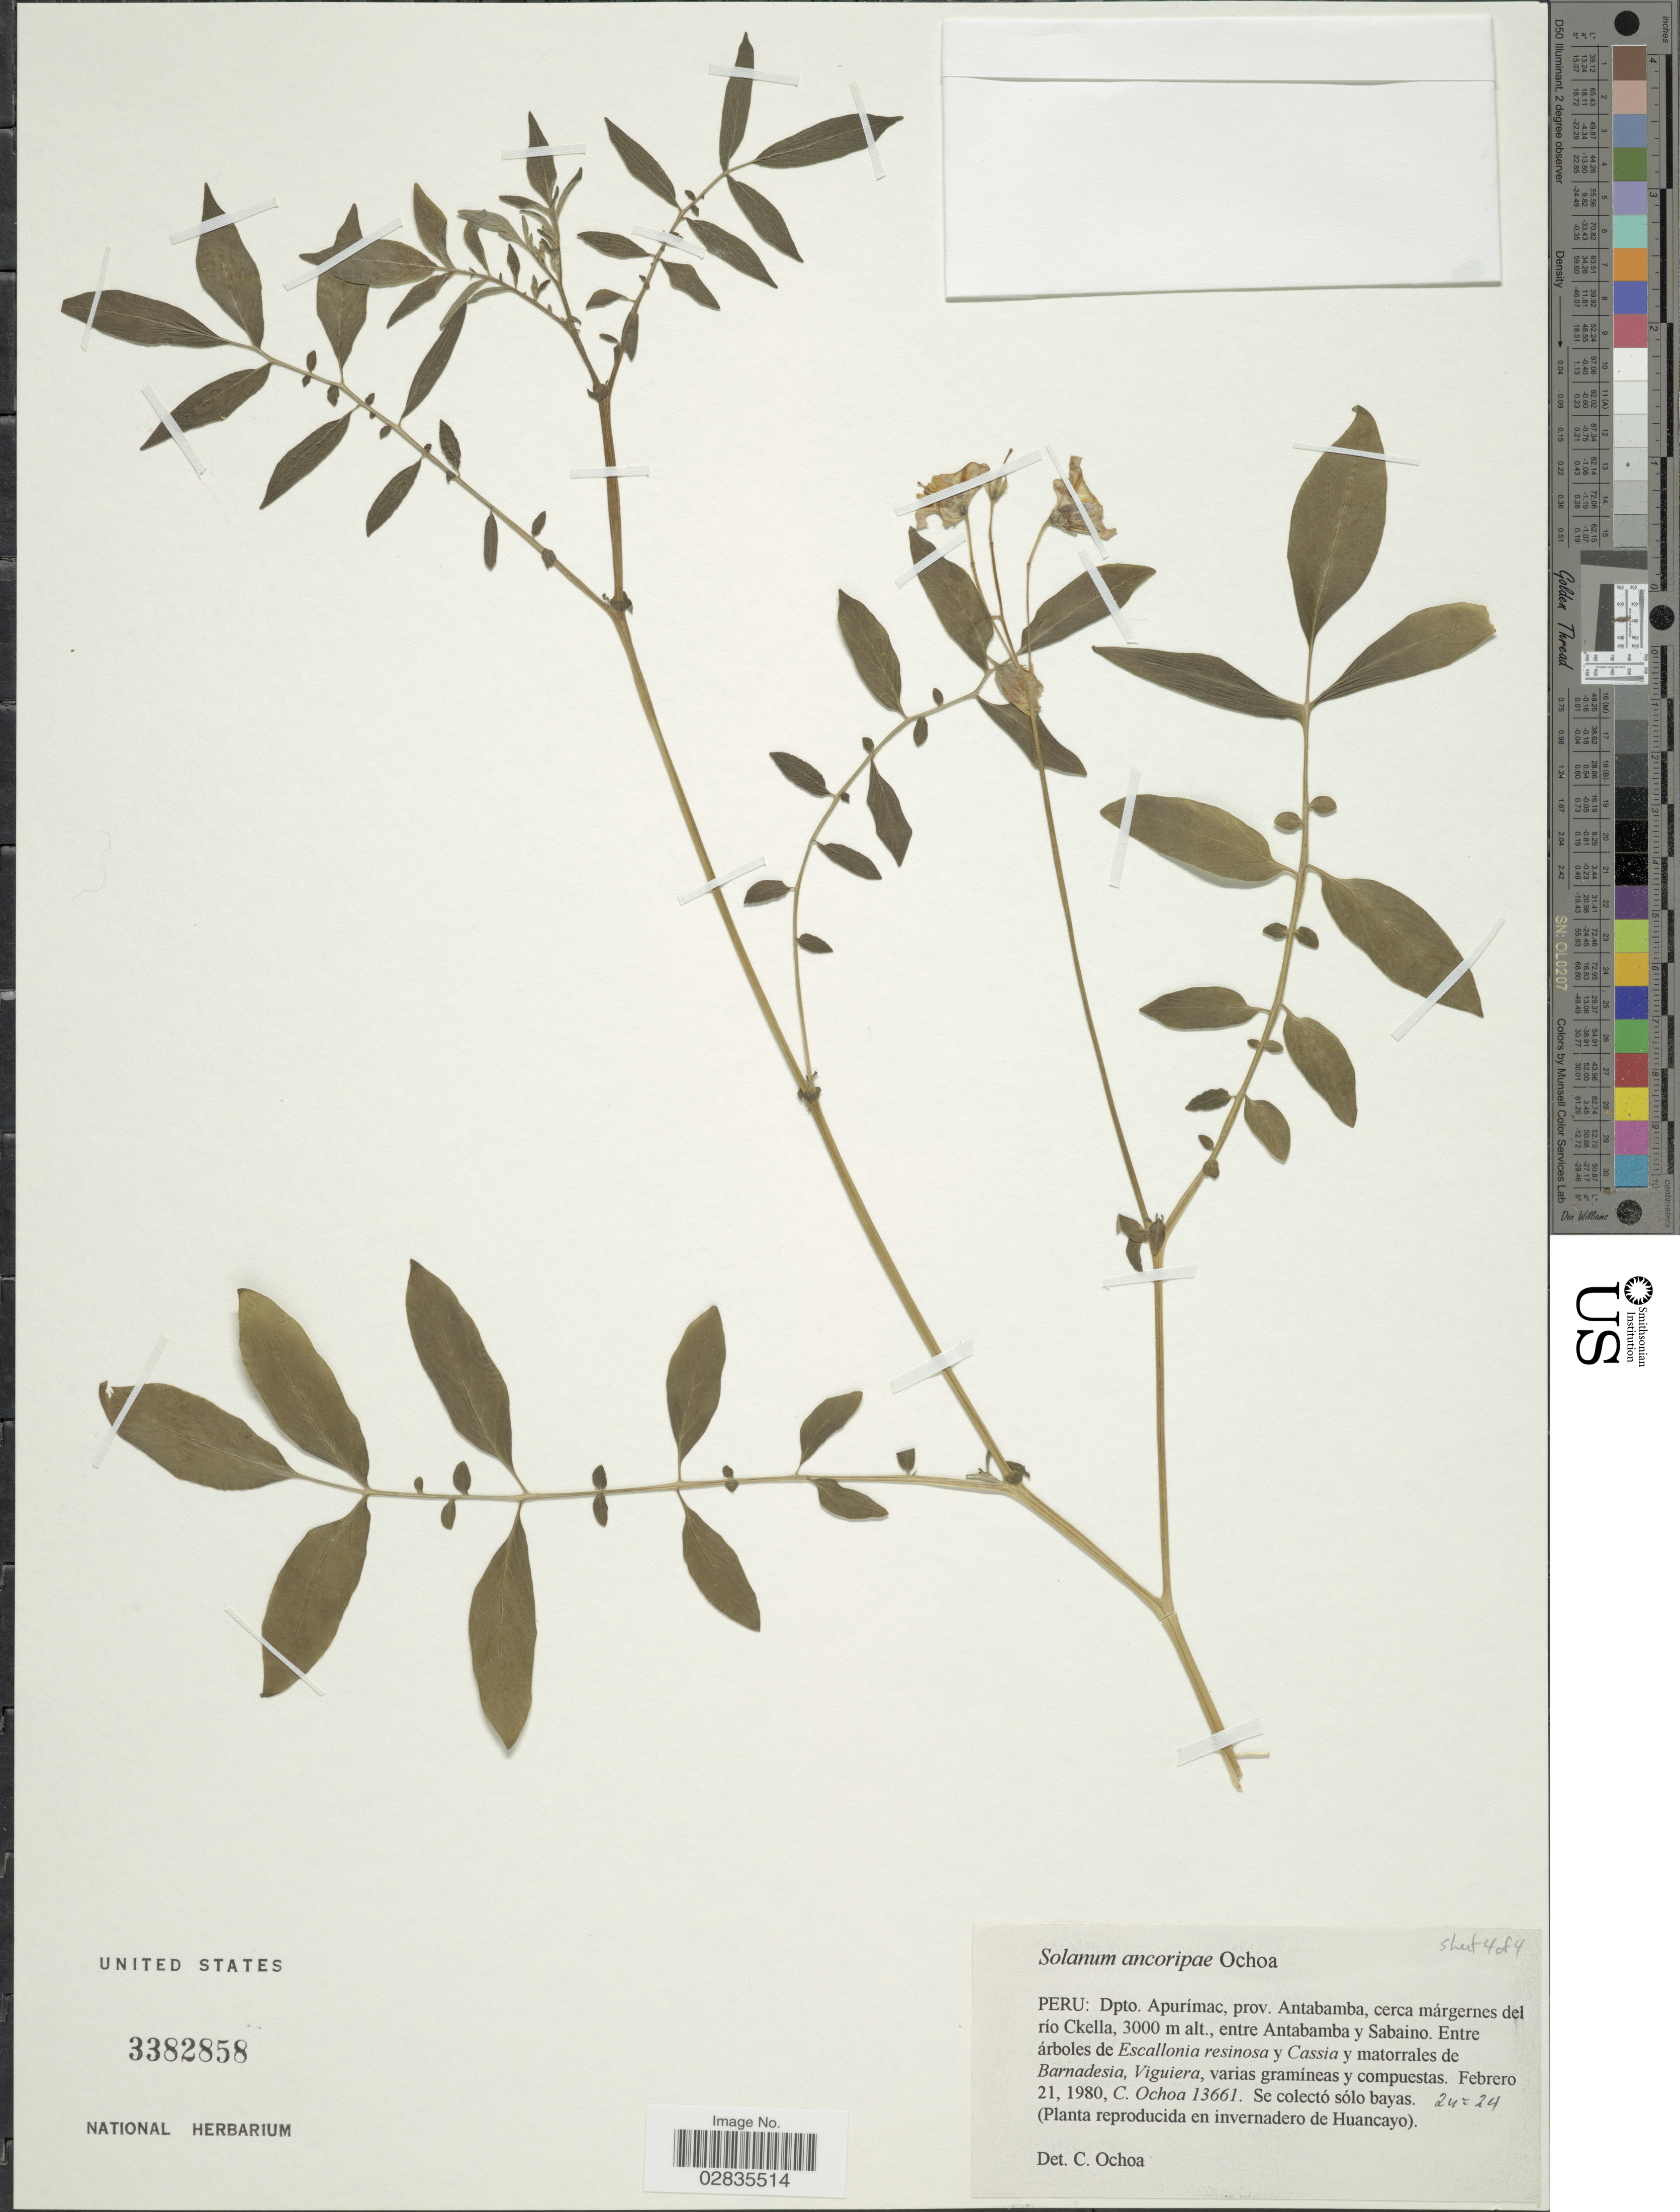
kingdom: Plantae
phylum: Tracheophyta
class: Magnoliopsida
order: Solanales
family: Solanaceae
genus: Solanum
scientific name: Solanum ancoripae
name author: Ochoa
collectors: C. Ochoa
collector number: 13661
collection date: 1980-02-21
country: Peru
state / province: Apurímac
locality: Dpto. Apurímac, prov. Antabamba, cerca márgernes del río Ckella, entre Antabamba y Sabaino.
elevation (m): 3000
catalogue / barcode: US 3382858